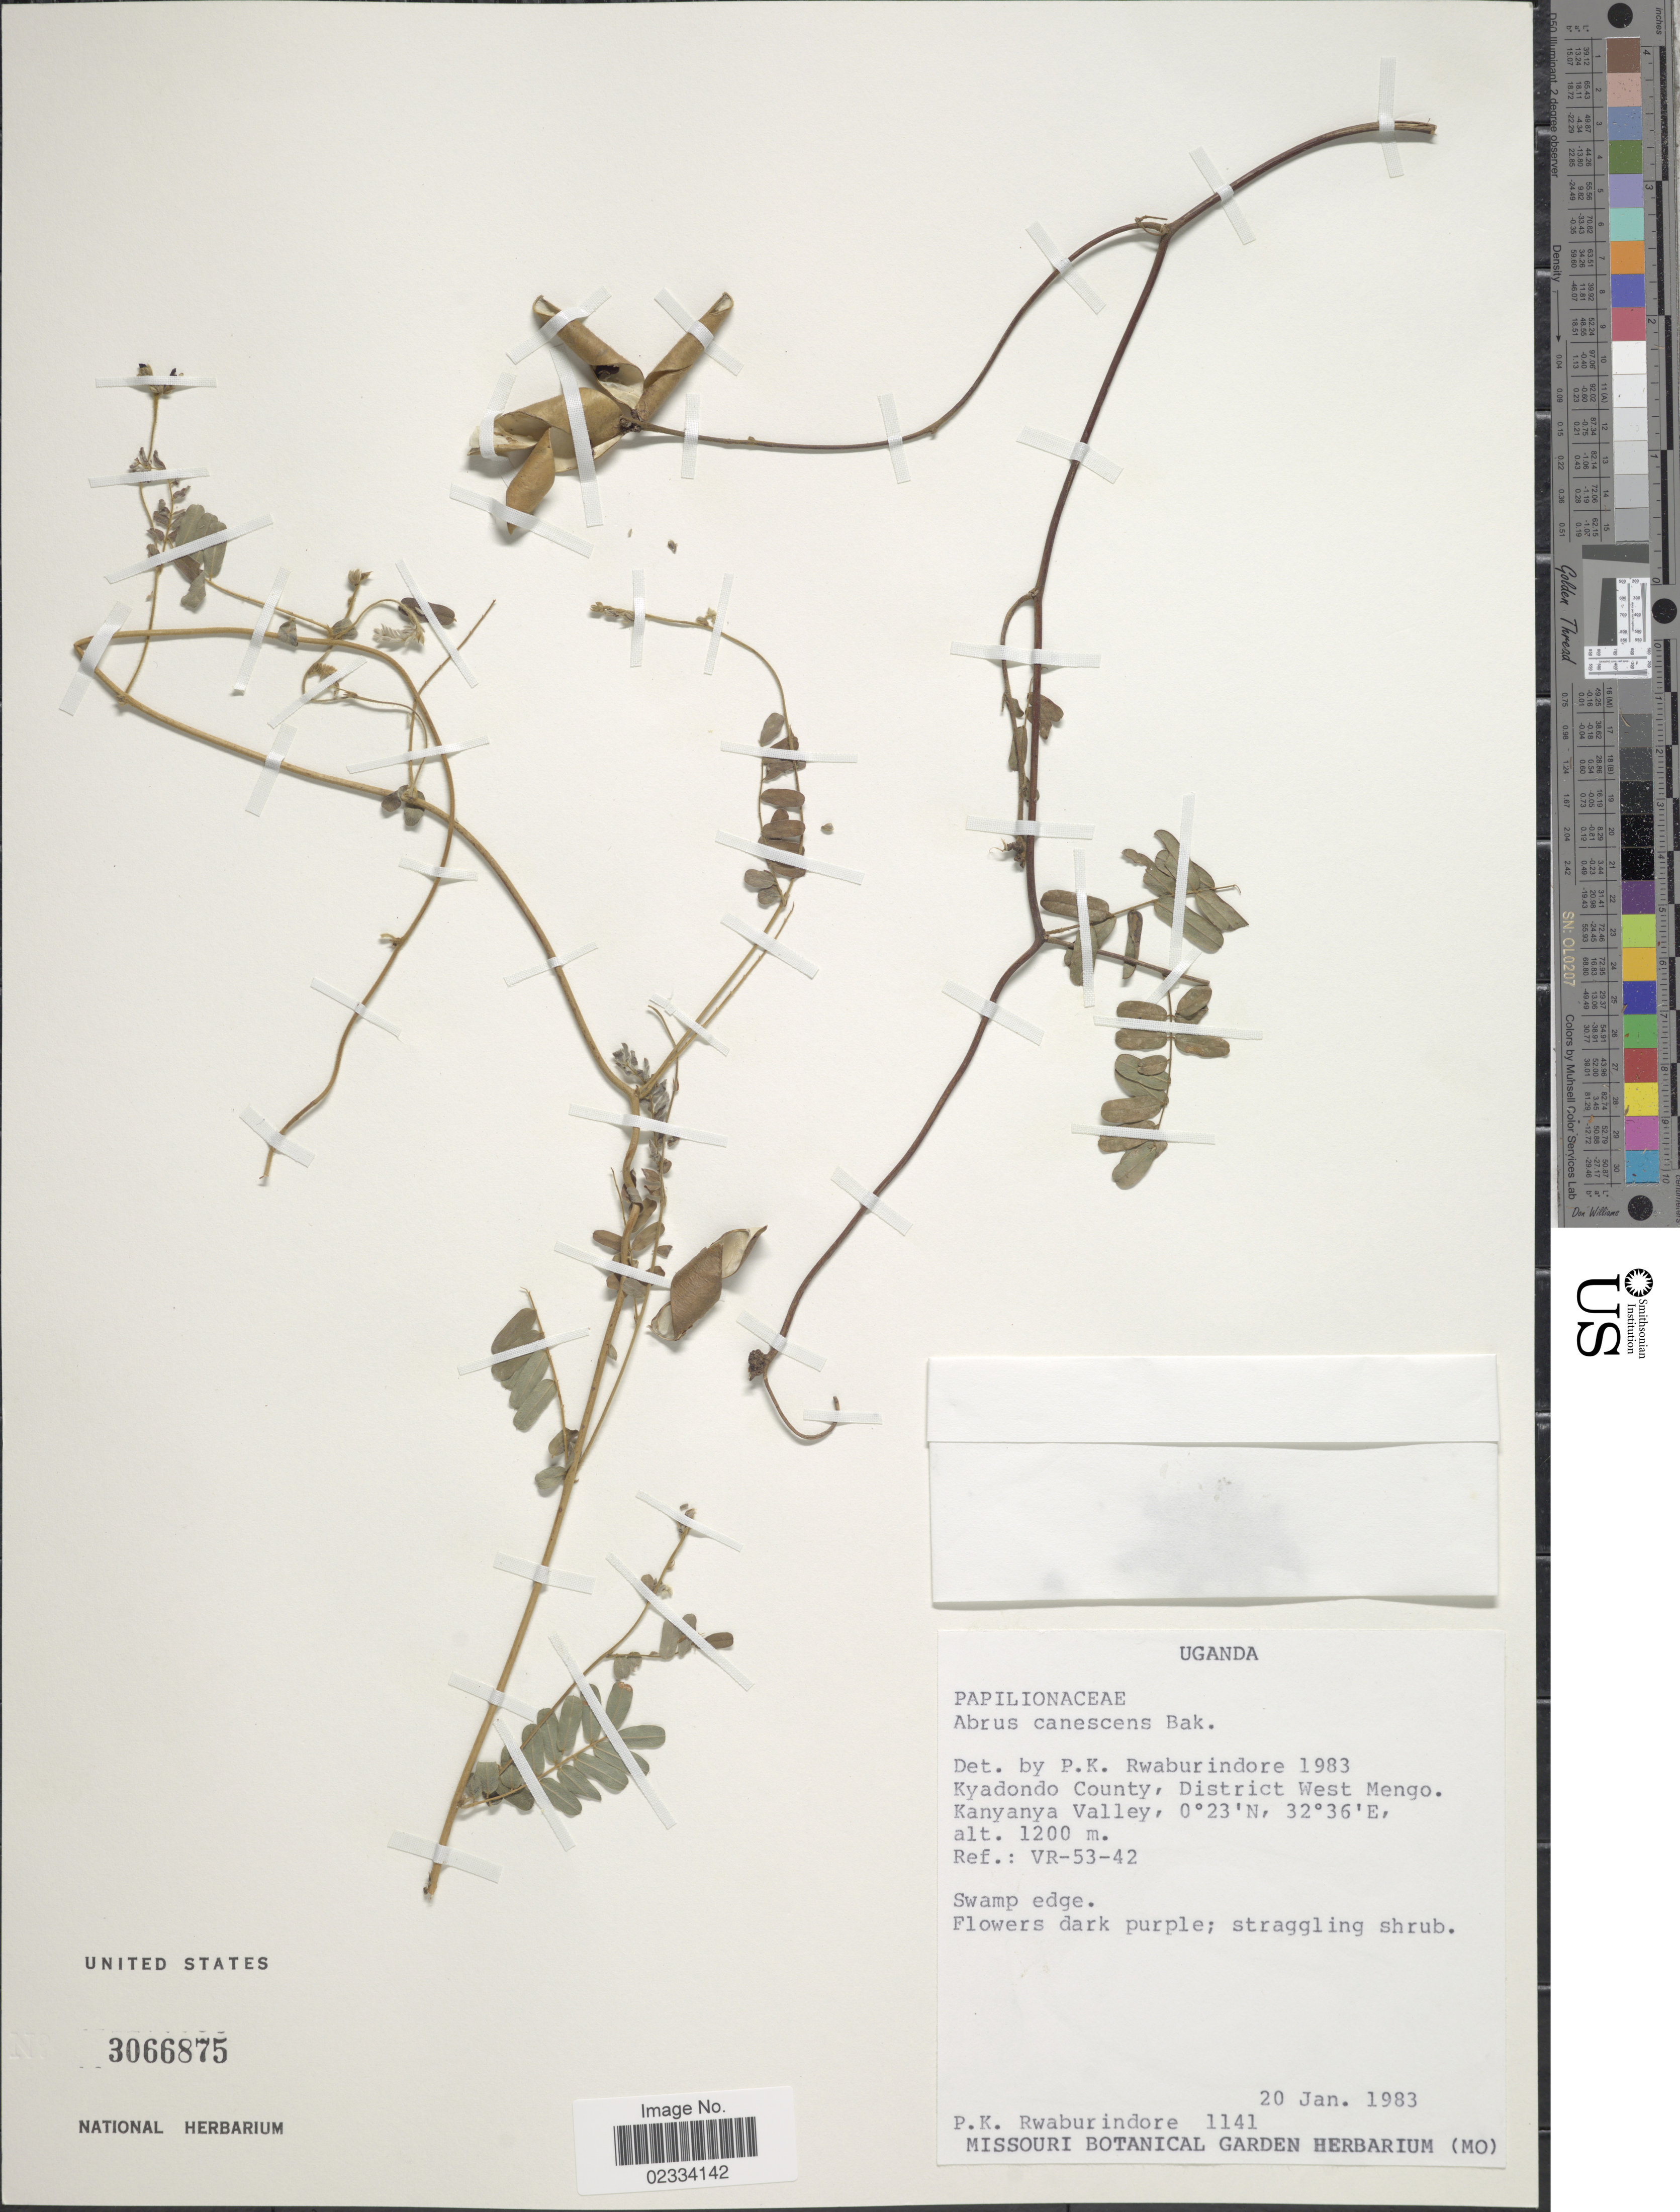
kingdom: Plantae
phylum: Tracheophyta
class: Magnoliopsida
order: Fabales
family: Fabaceae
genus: Abrus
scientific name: Abrus canescens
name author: Welw.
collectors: P. Rwaburindore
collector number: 1141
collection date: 1983-01-20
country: Uganda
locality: County Kyadonde. District West Mengo. Kanyanya Valley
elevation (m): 1200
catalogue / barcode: US 3066875